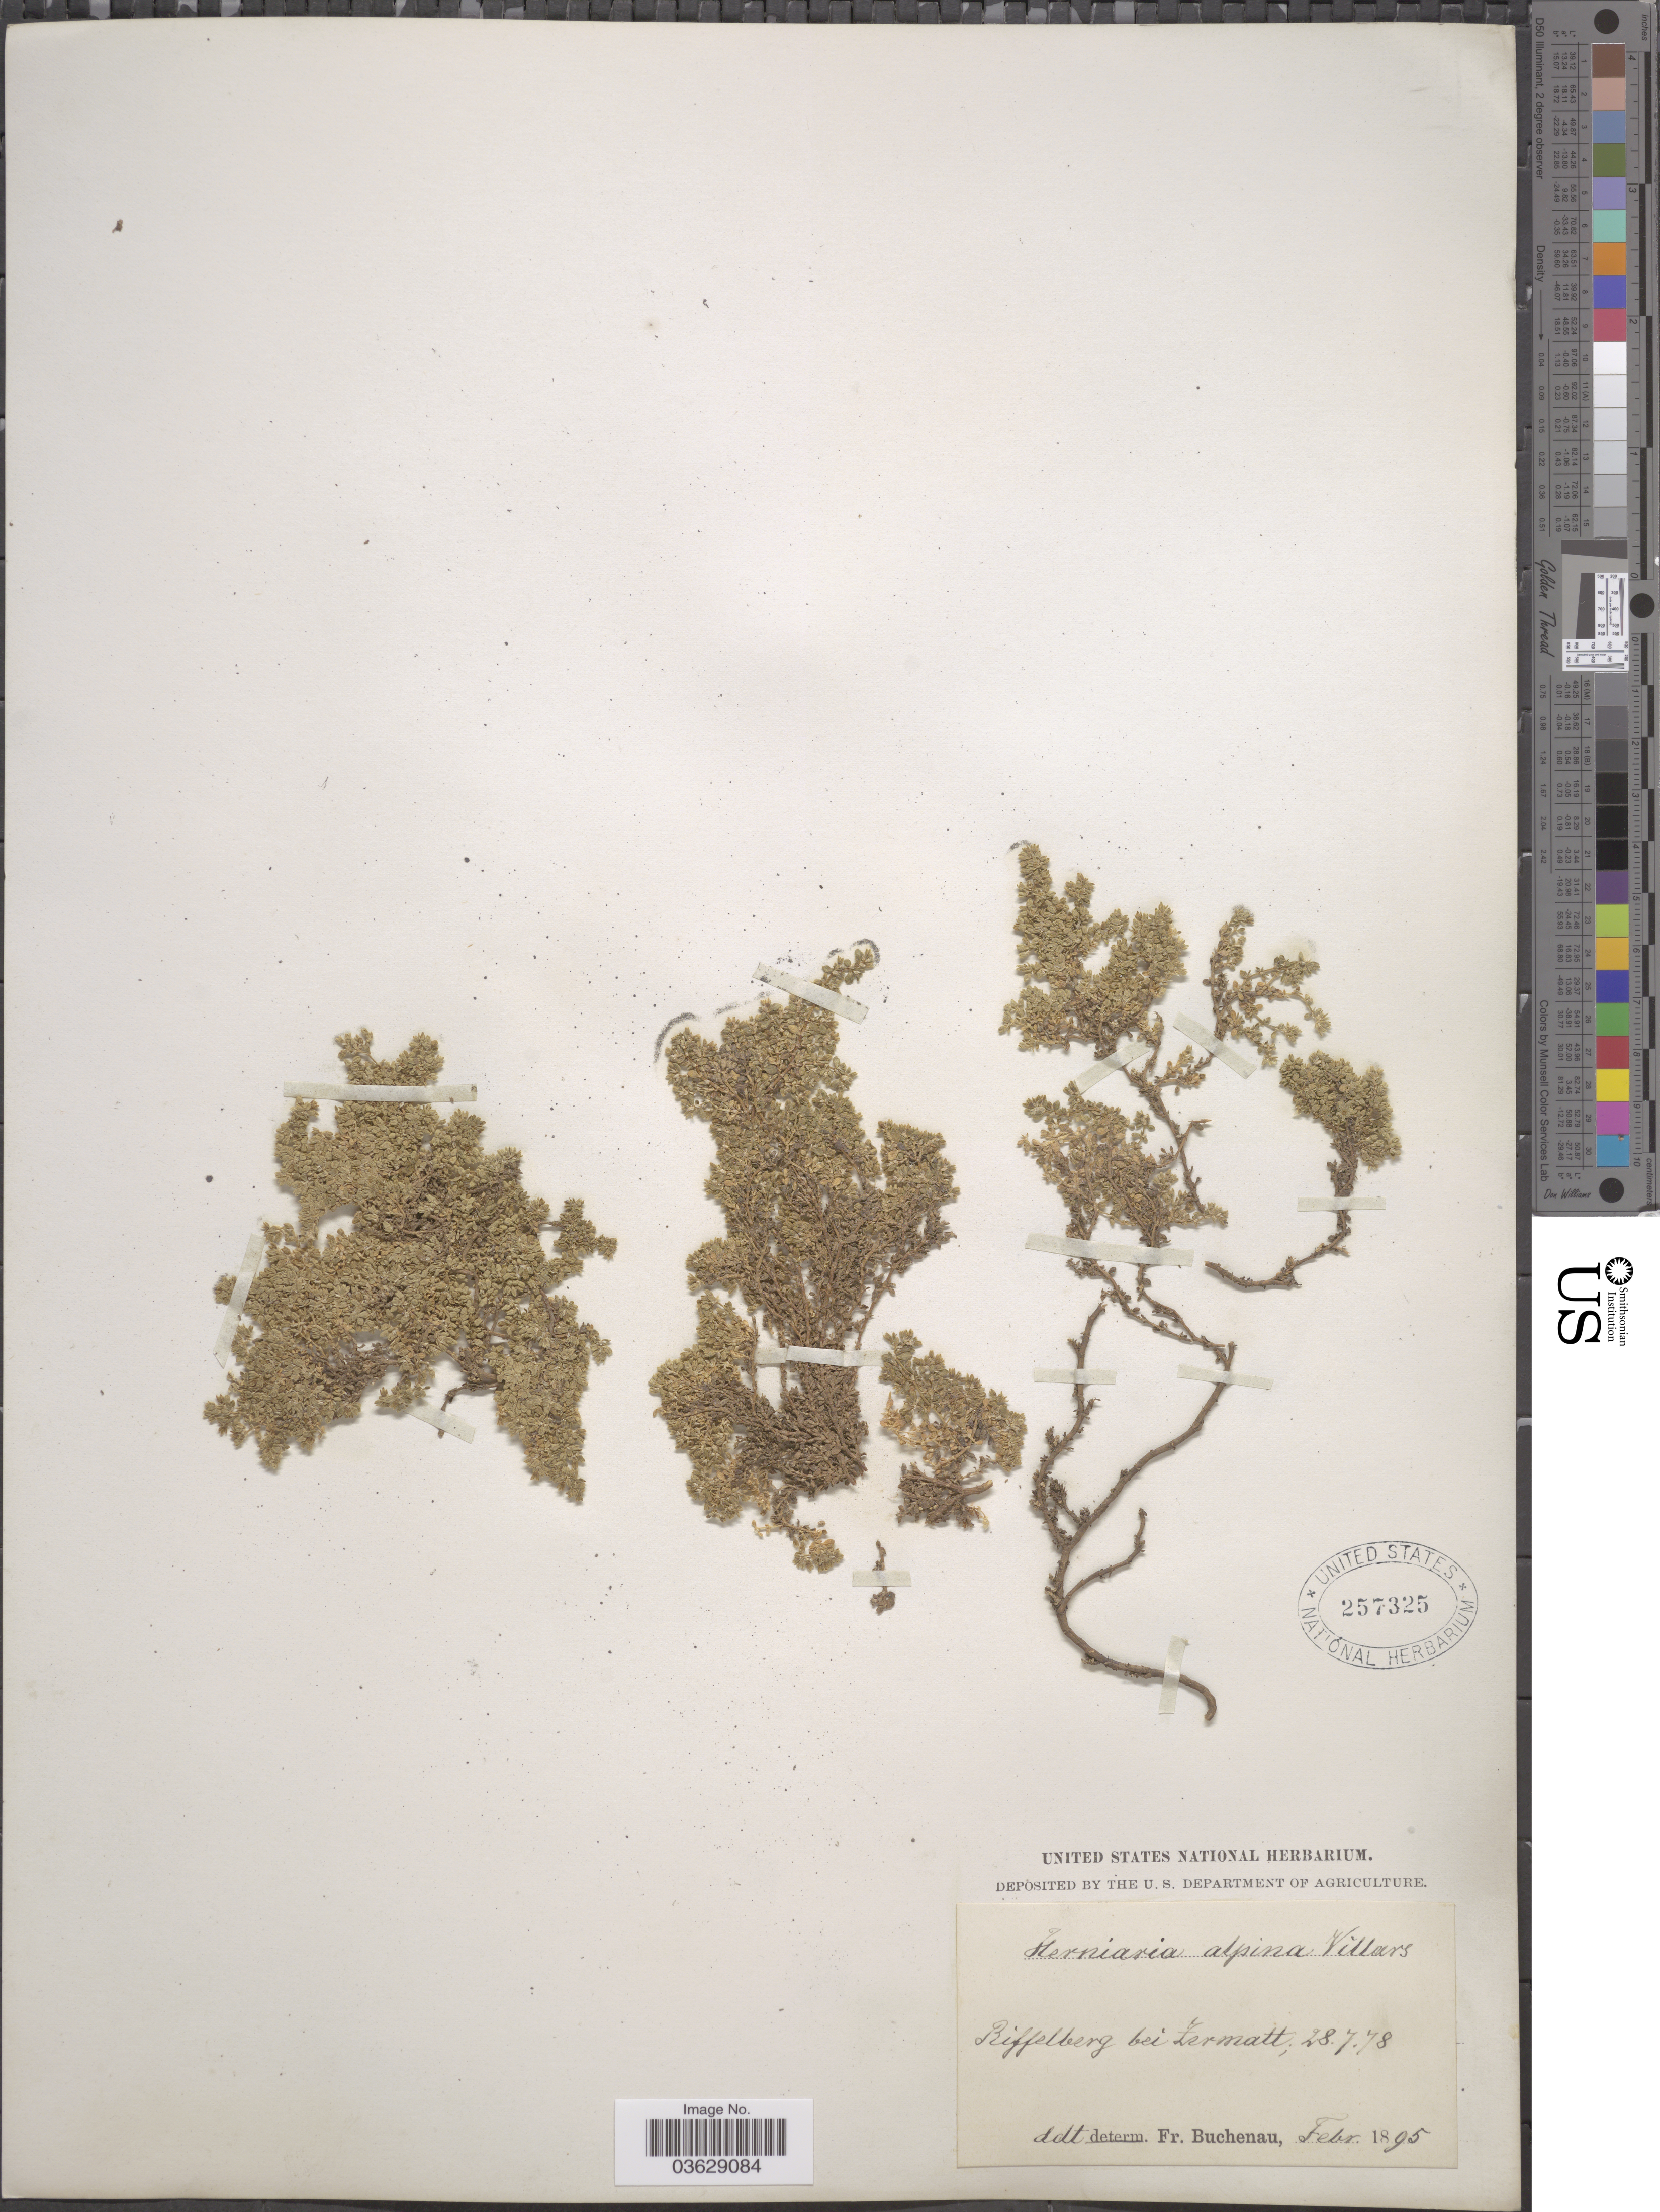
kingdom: Plantae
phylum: Tracheophyta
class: Magnoliopsida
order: Caryophyllales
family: Caryophyllaceae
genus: Herniaria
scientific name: Herniaria alpina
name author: Chaix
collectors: F. Buchenau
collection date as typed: Transcribed d/m/y: 28/7/78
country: Switzerland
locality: Riffelberg bei Zermatt.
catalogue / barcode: US 257325